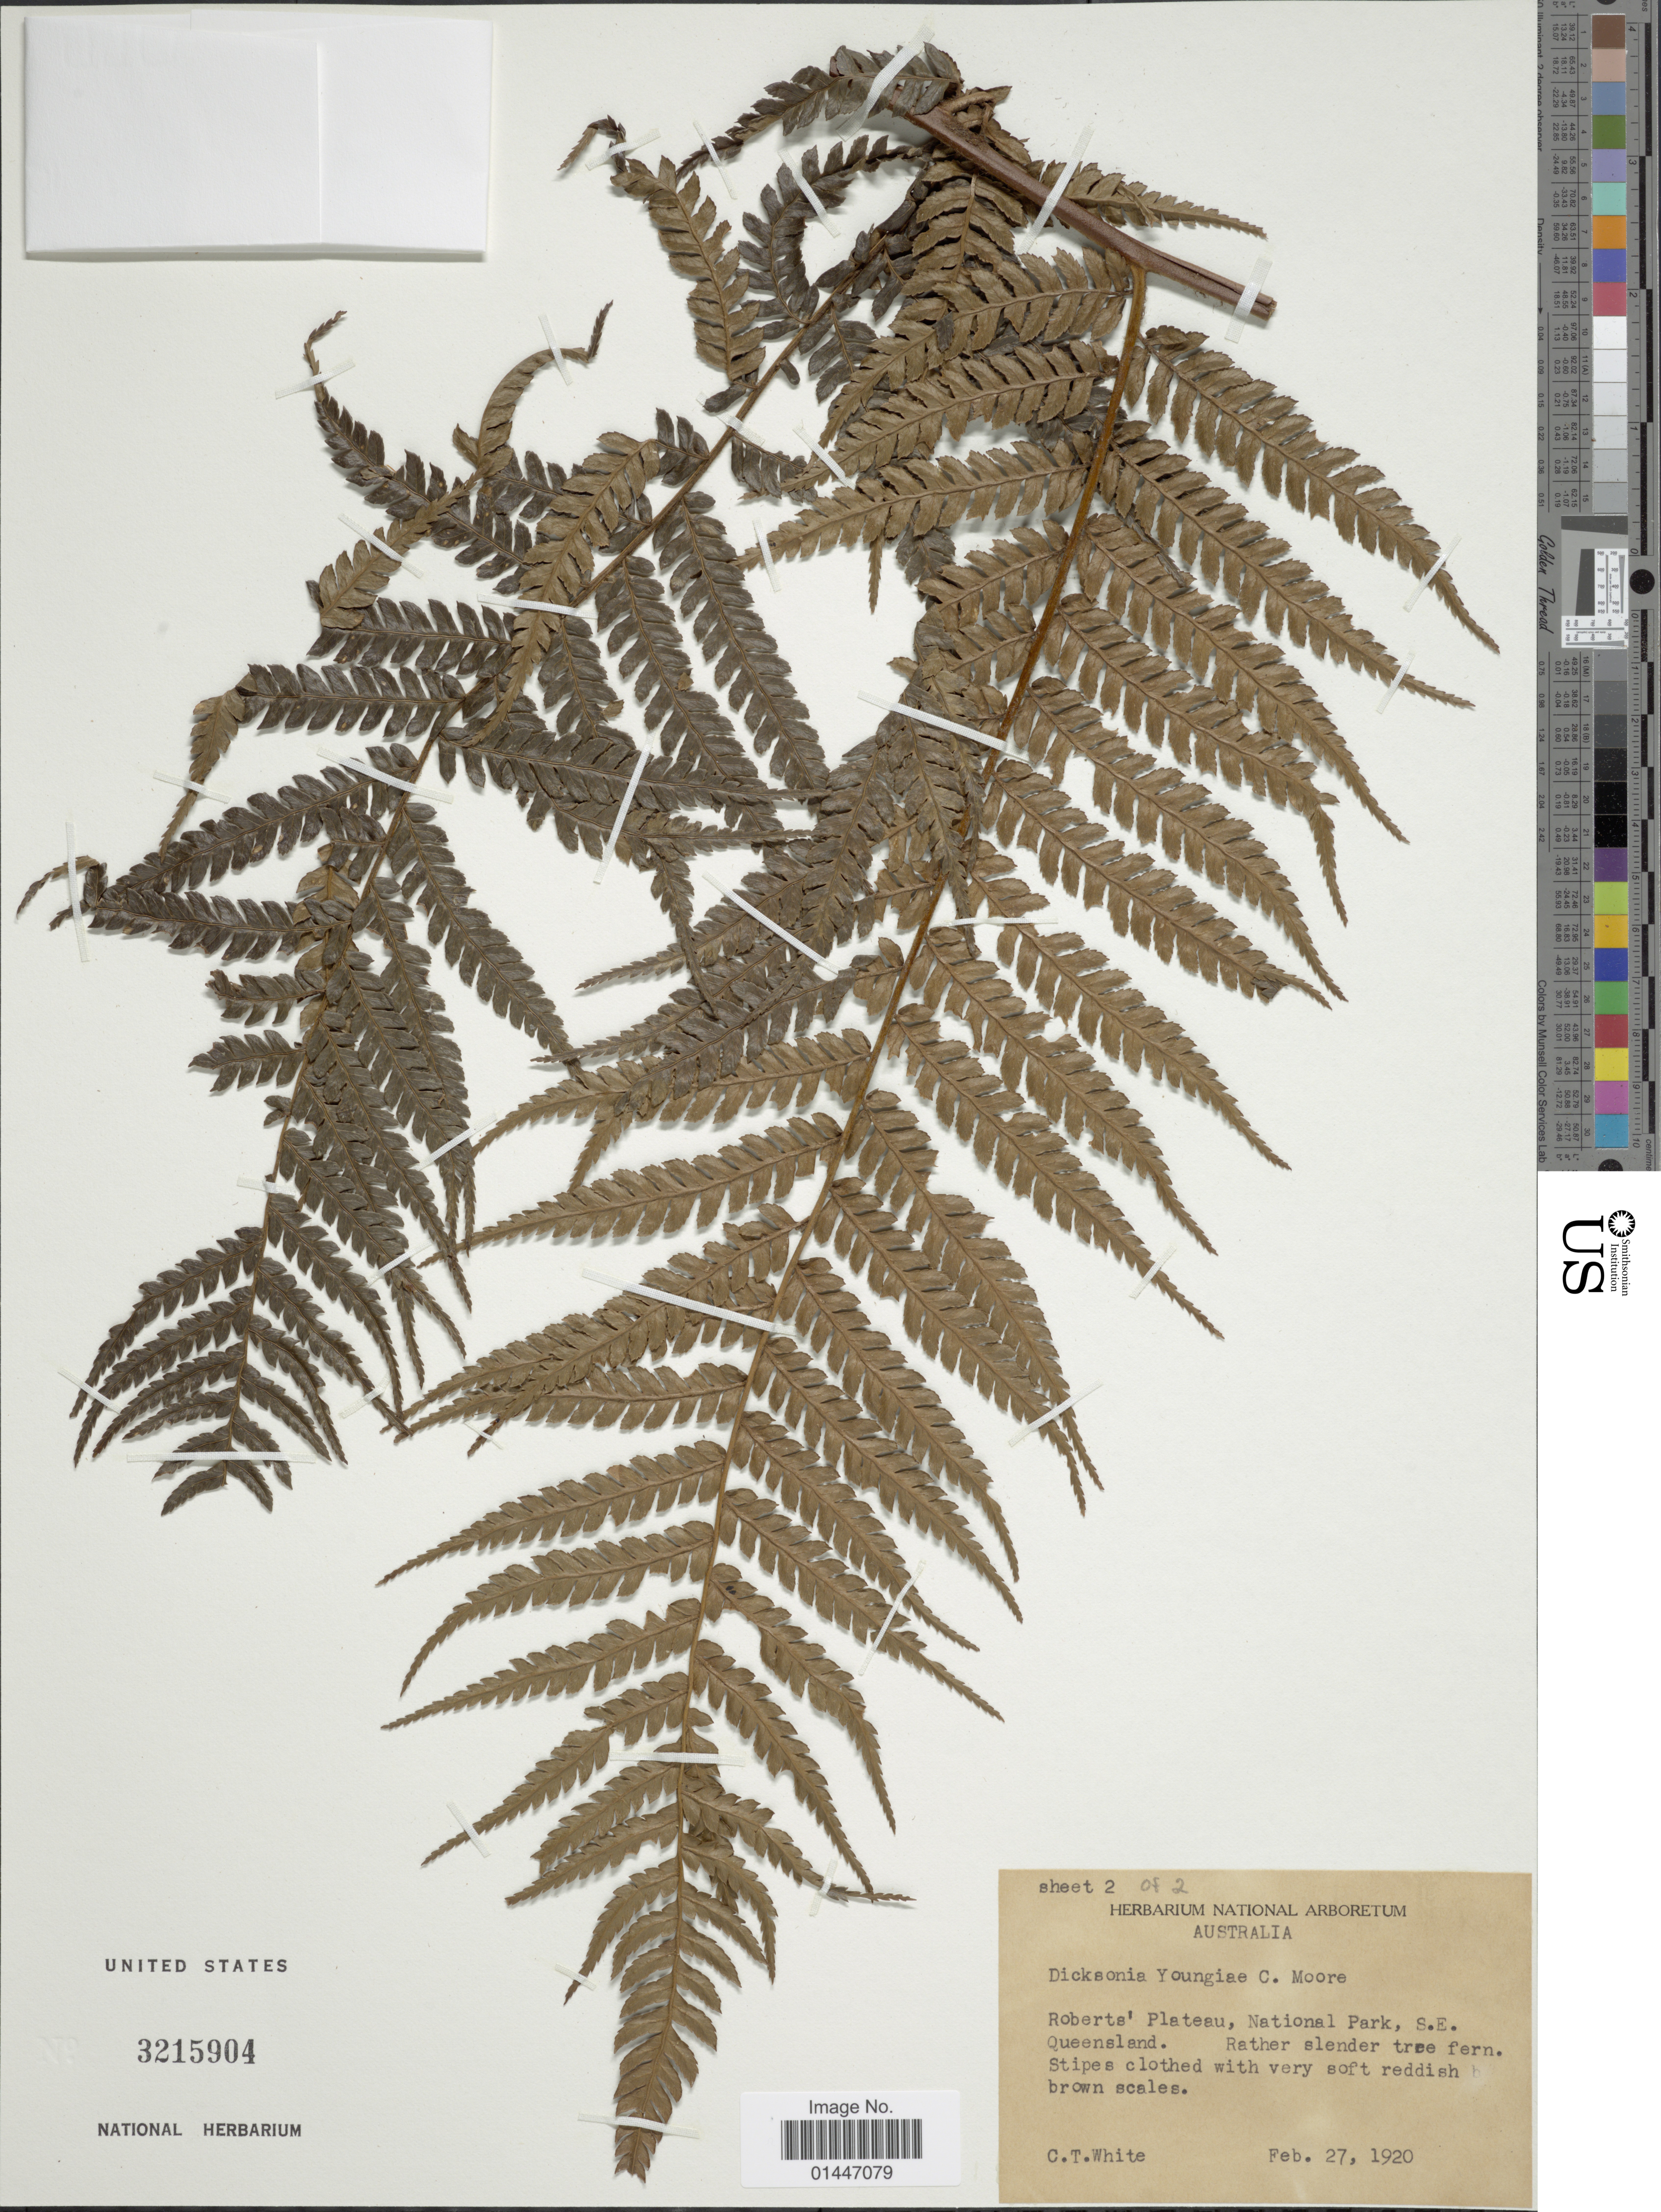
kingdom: Plantae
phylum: Tracheophyta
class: Polypodiopsida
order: Cyatheales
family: Dicksoniaceae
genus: Dicksonia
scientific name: Dicksonia youngiae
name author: C. Moore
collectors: C. T. White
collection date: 1920-02-27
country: Australia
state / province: Queensland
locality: Roberts' Plateau, National Park, S. E. Queensland.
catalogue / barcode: US 3215904